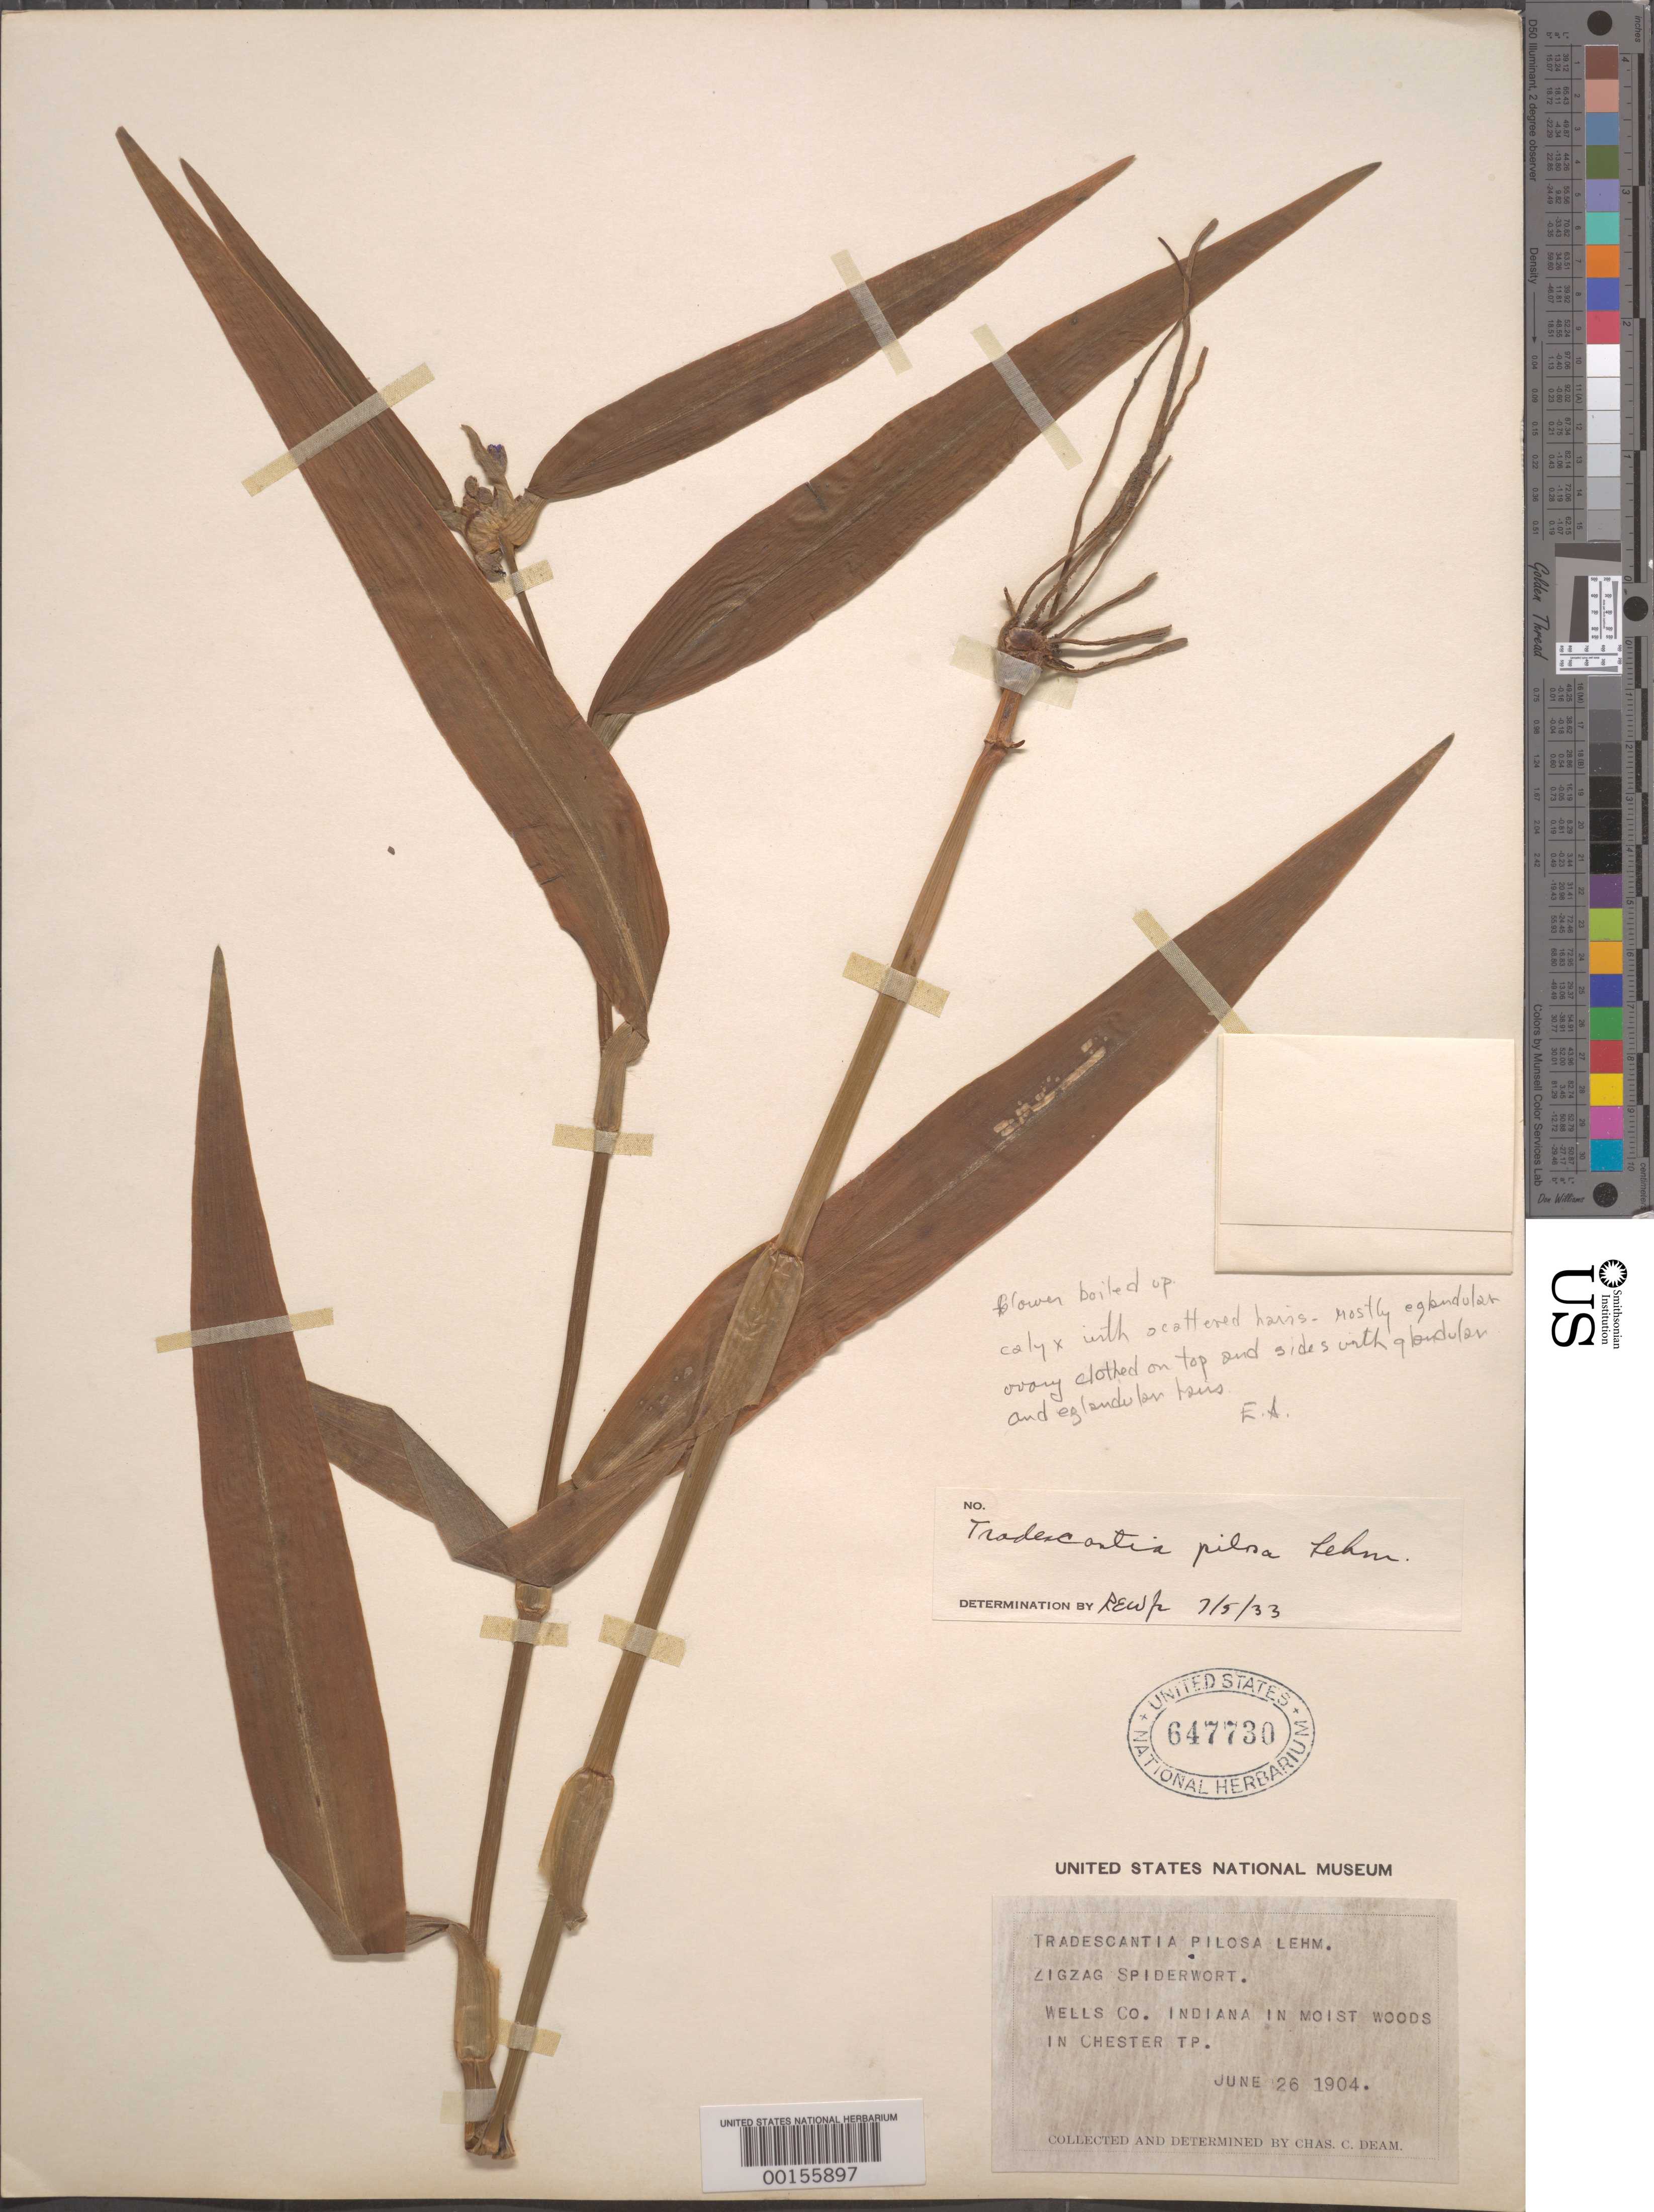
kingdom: Plantae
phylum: Tracheophyta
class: Liliopsida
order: Commelinales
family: Commelinaceae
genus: Tradescantia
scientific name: Tradescantia subaspera var. subaspera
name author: Ker Gawl.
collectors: C. C. Deam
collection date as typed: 26 Jun 1904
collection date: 1904-06-26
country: United States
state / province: Indiana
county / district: Wells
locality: Chester tpk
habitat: Moist woods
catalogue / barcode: US 647730